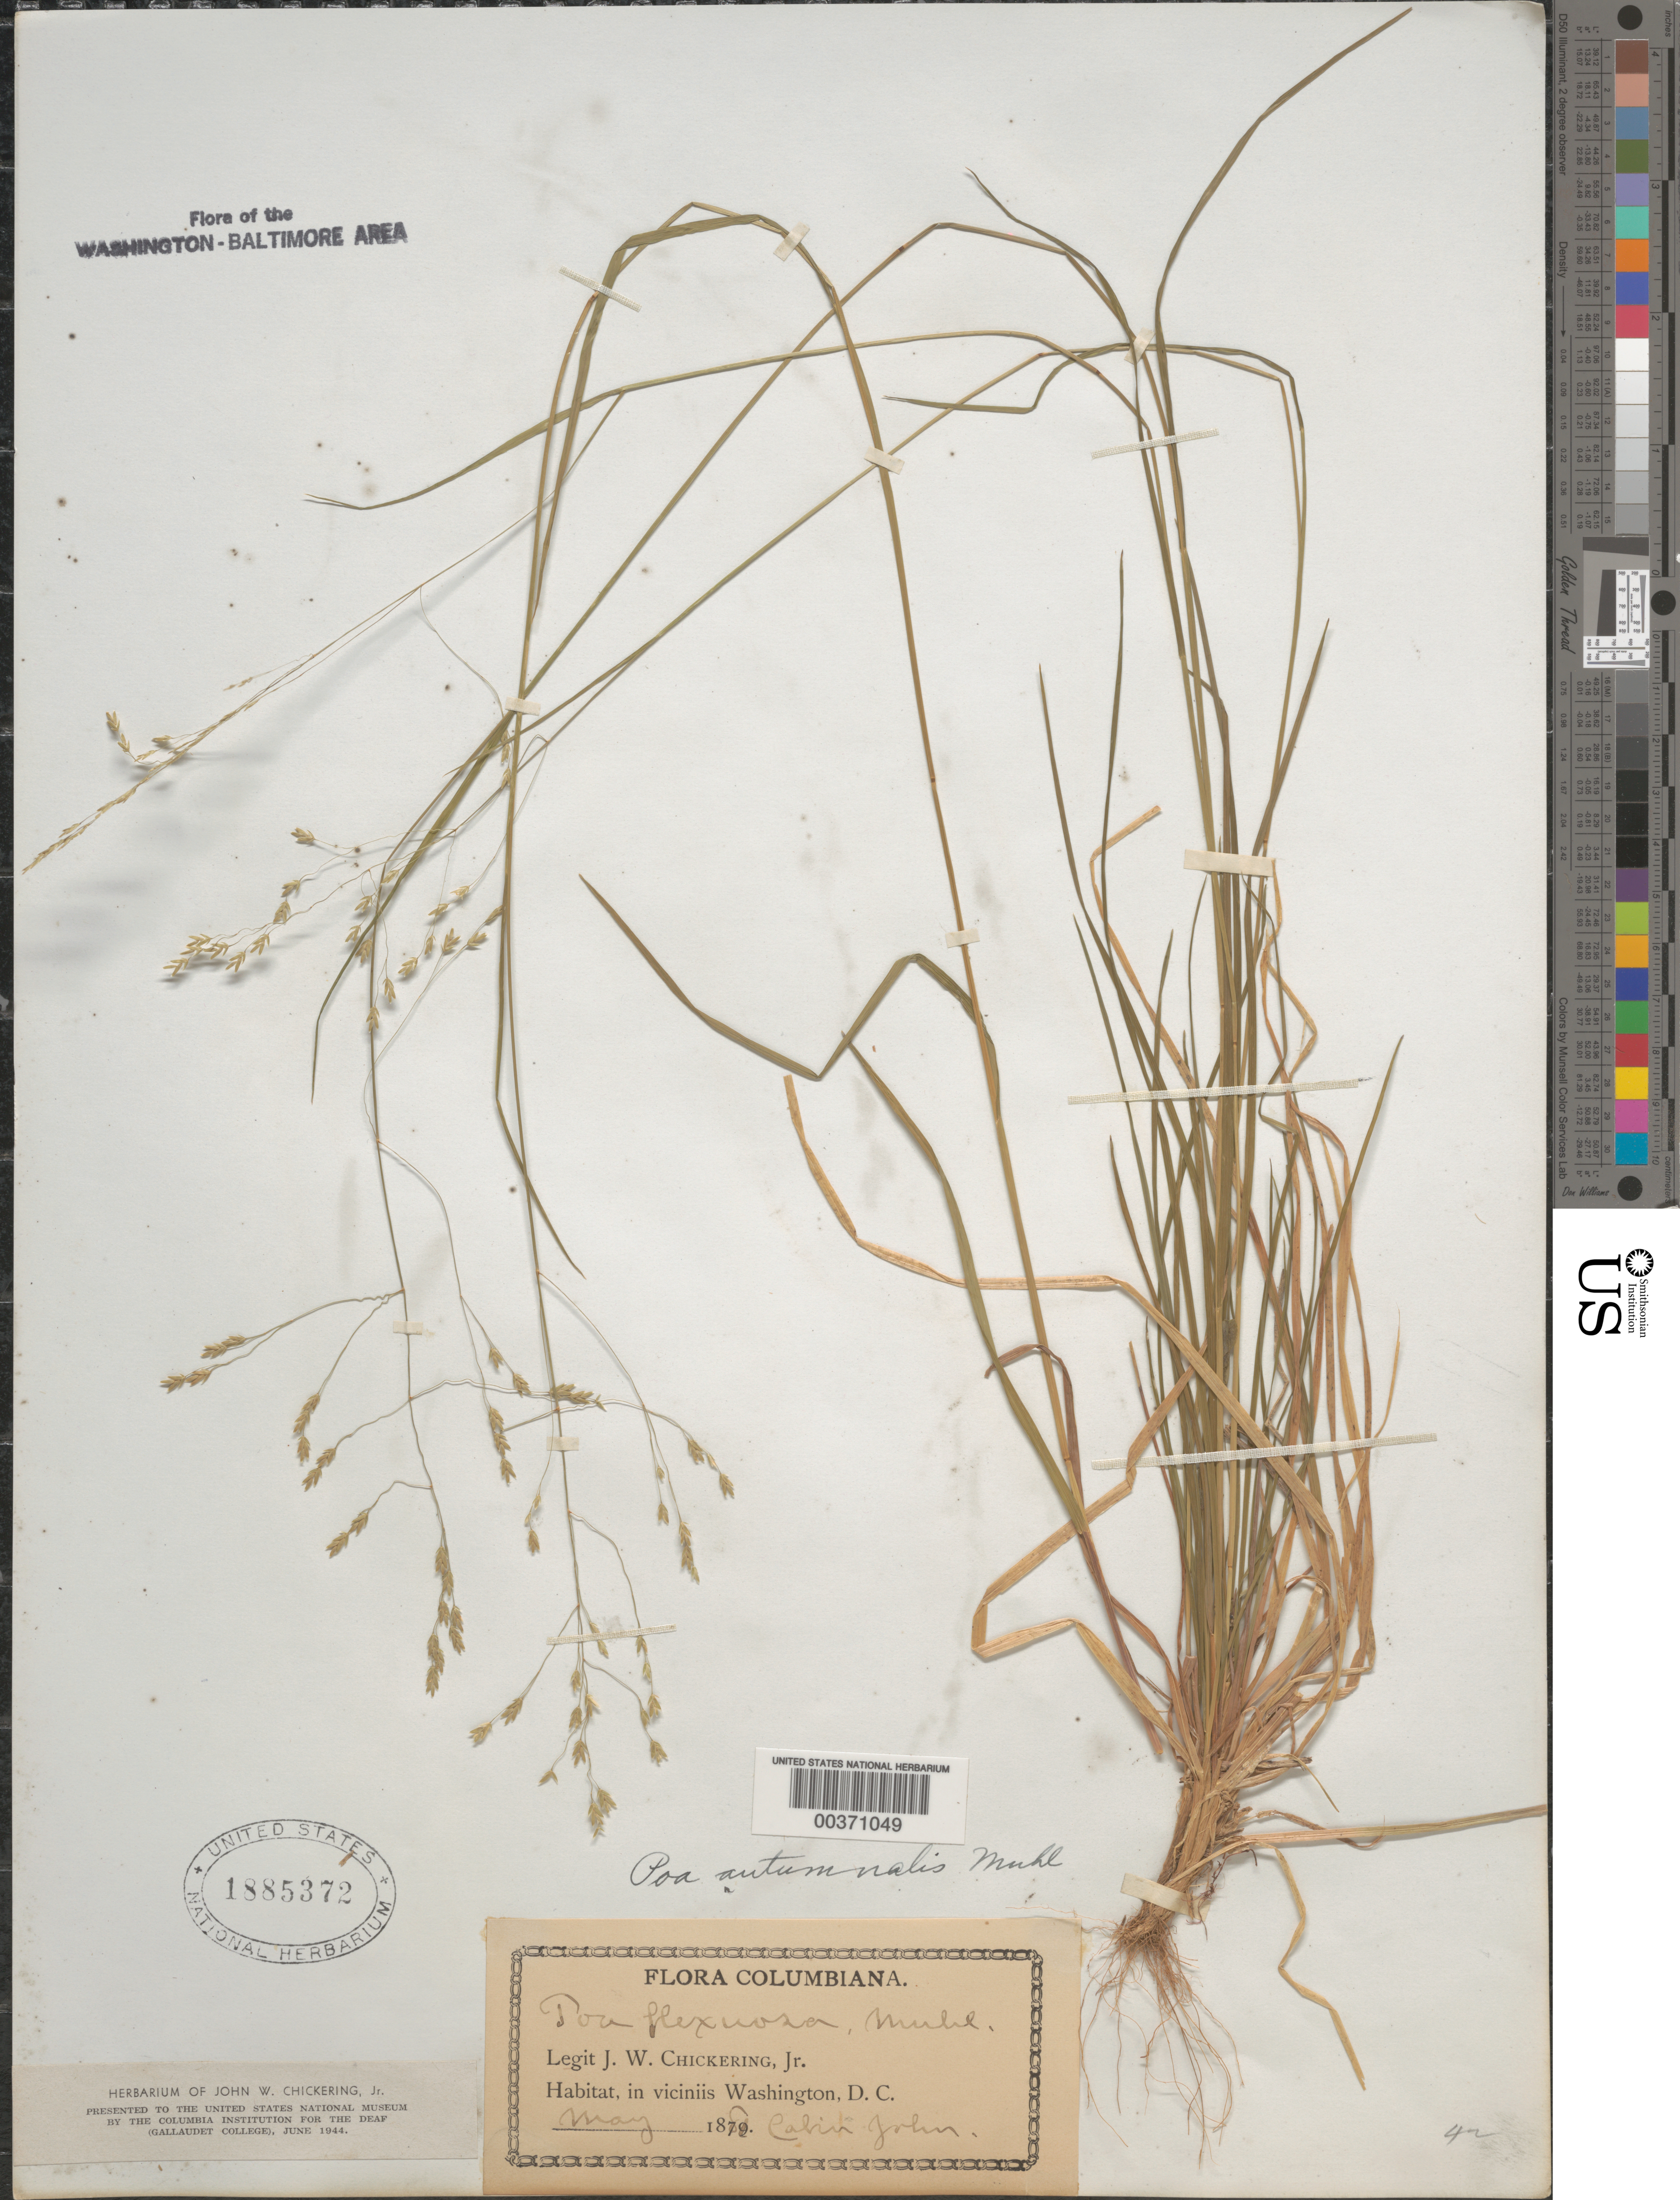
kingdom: Plantae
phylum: Tracheophyta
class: Liliopsida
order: Poales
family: Poaceae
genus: Poa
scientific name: Poa autumnalis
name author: Muhl. ex Elliott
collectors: J. W. Chickering Jr.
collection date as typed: May 1881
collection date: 1881-05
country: United States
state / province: District of Columbia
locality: Washington DC and vicinity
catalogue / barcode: US 1885372